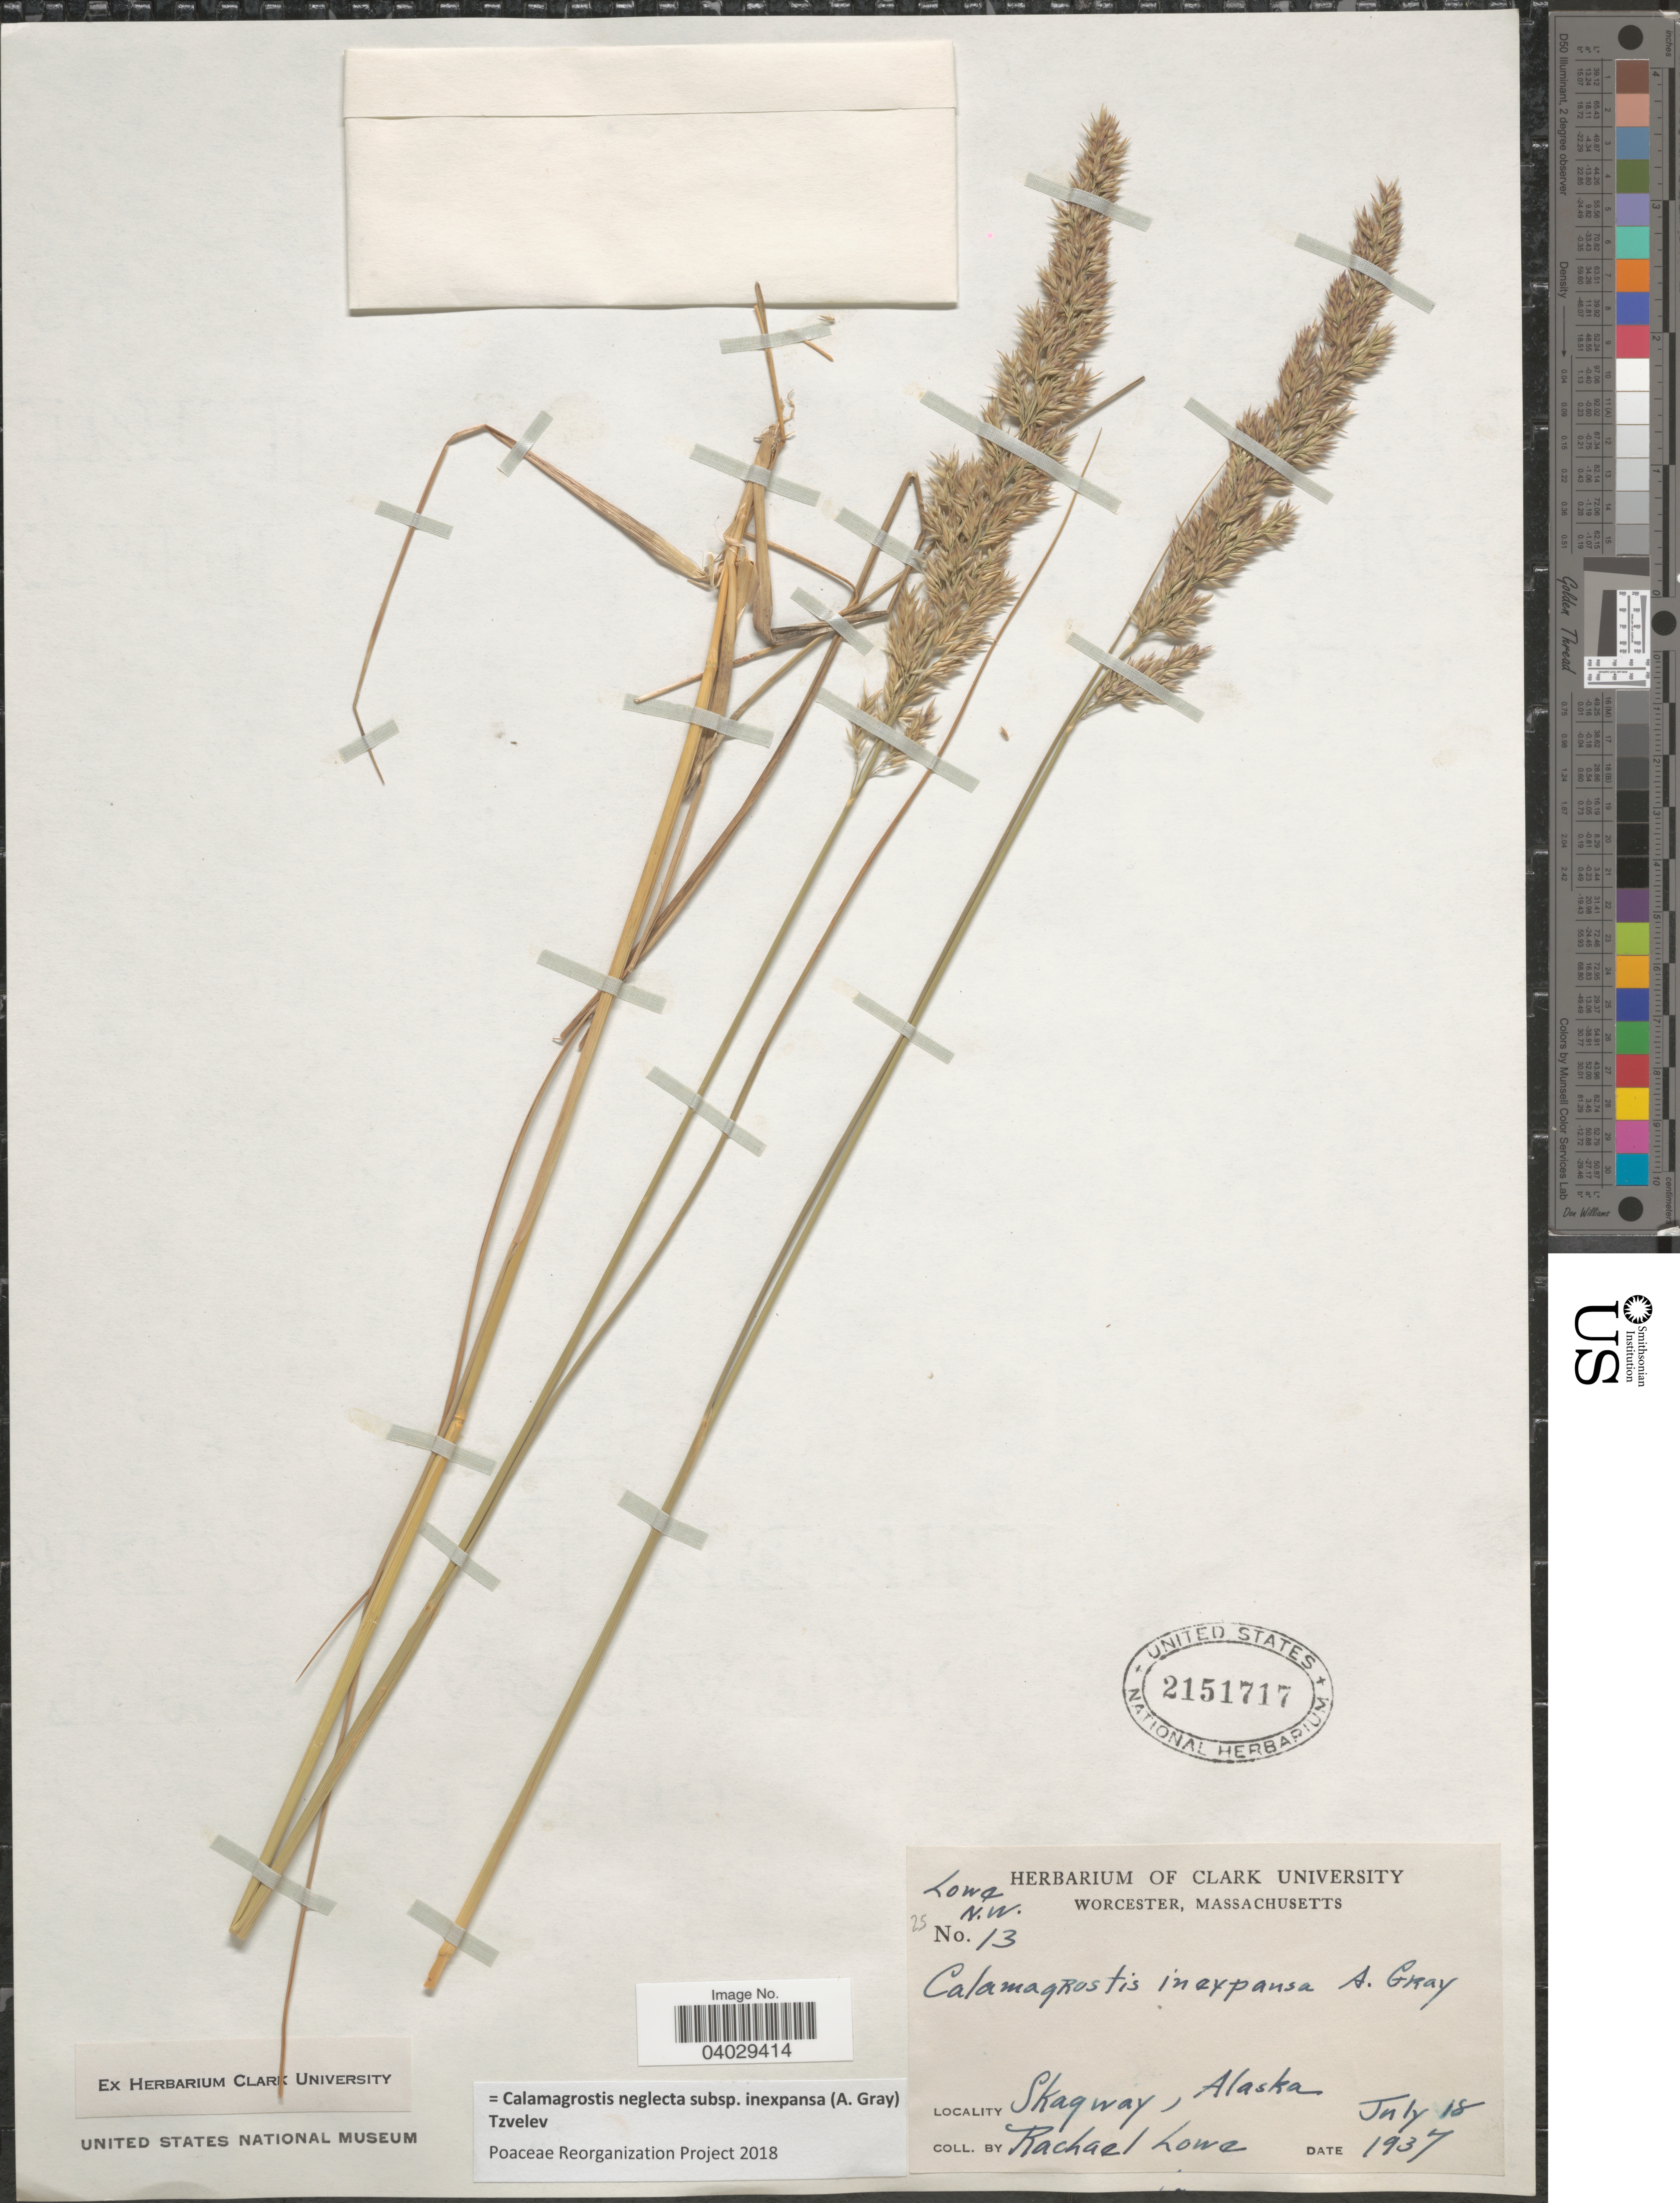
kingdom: Plantae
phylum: Tracheophyta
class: Liliopsida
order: Poales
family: Poaceae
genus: Calamagrostis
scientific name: Calamagrostis neglecta subsp. inexpansa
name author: (A. Gray) Tzvelev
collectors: R. Lowe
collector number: Lowe N.W. 13?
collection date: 1937-07-18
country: United States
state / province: Alaska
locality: Skagway.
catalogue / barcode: US 2151717